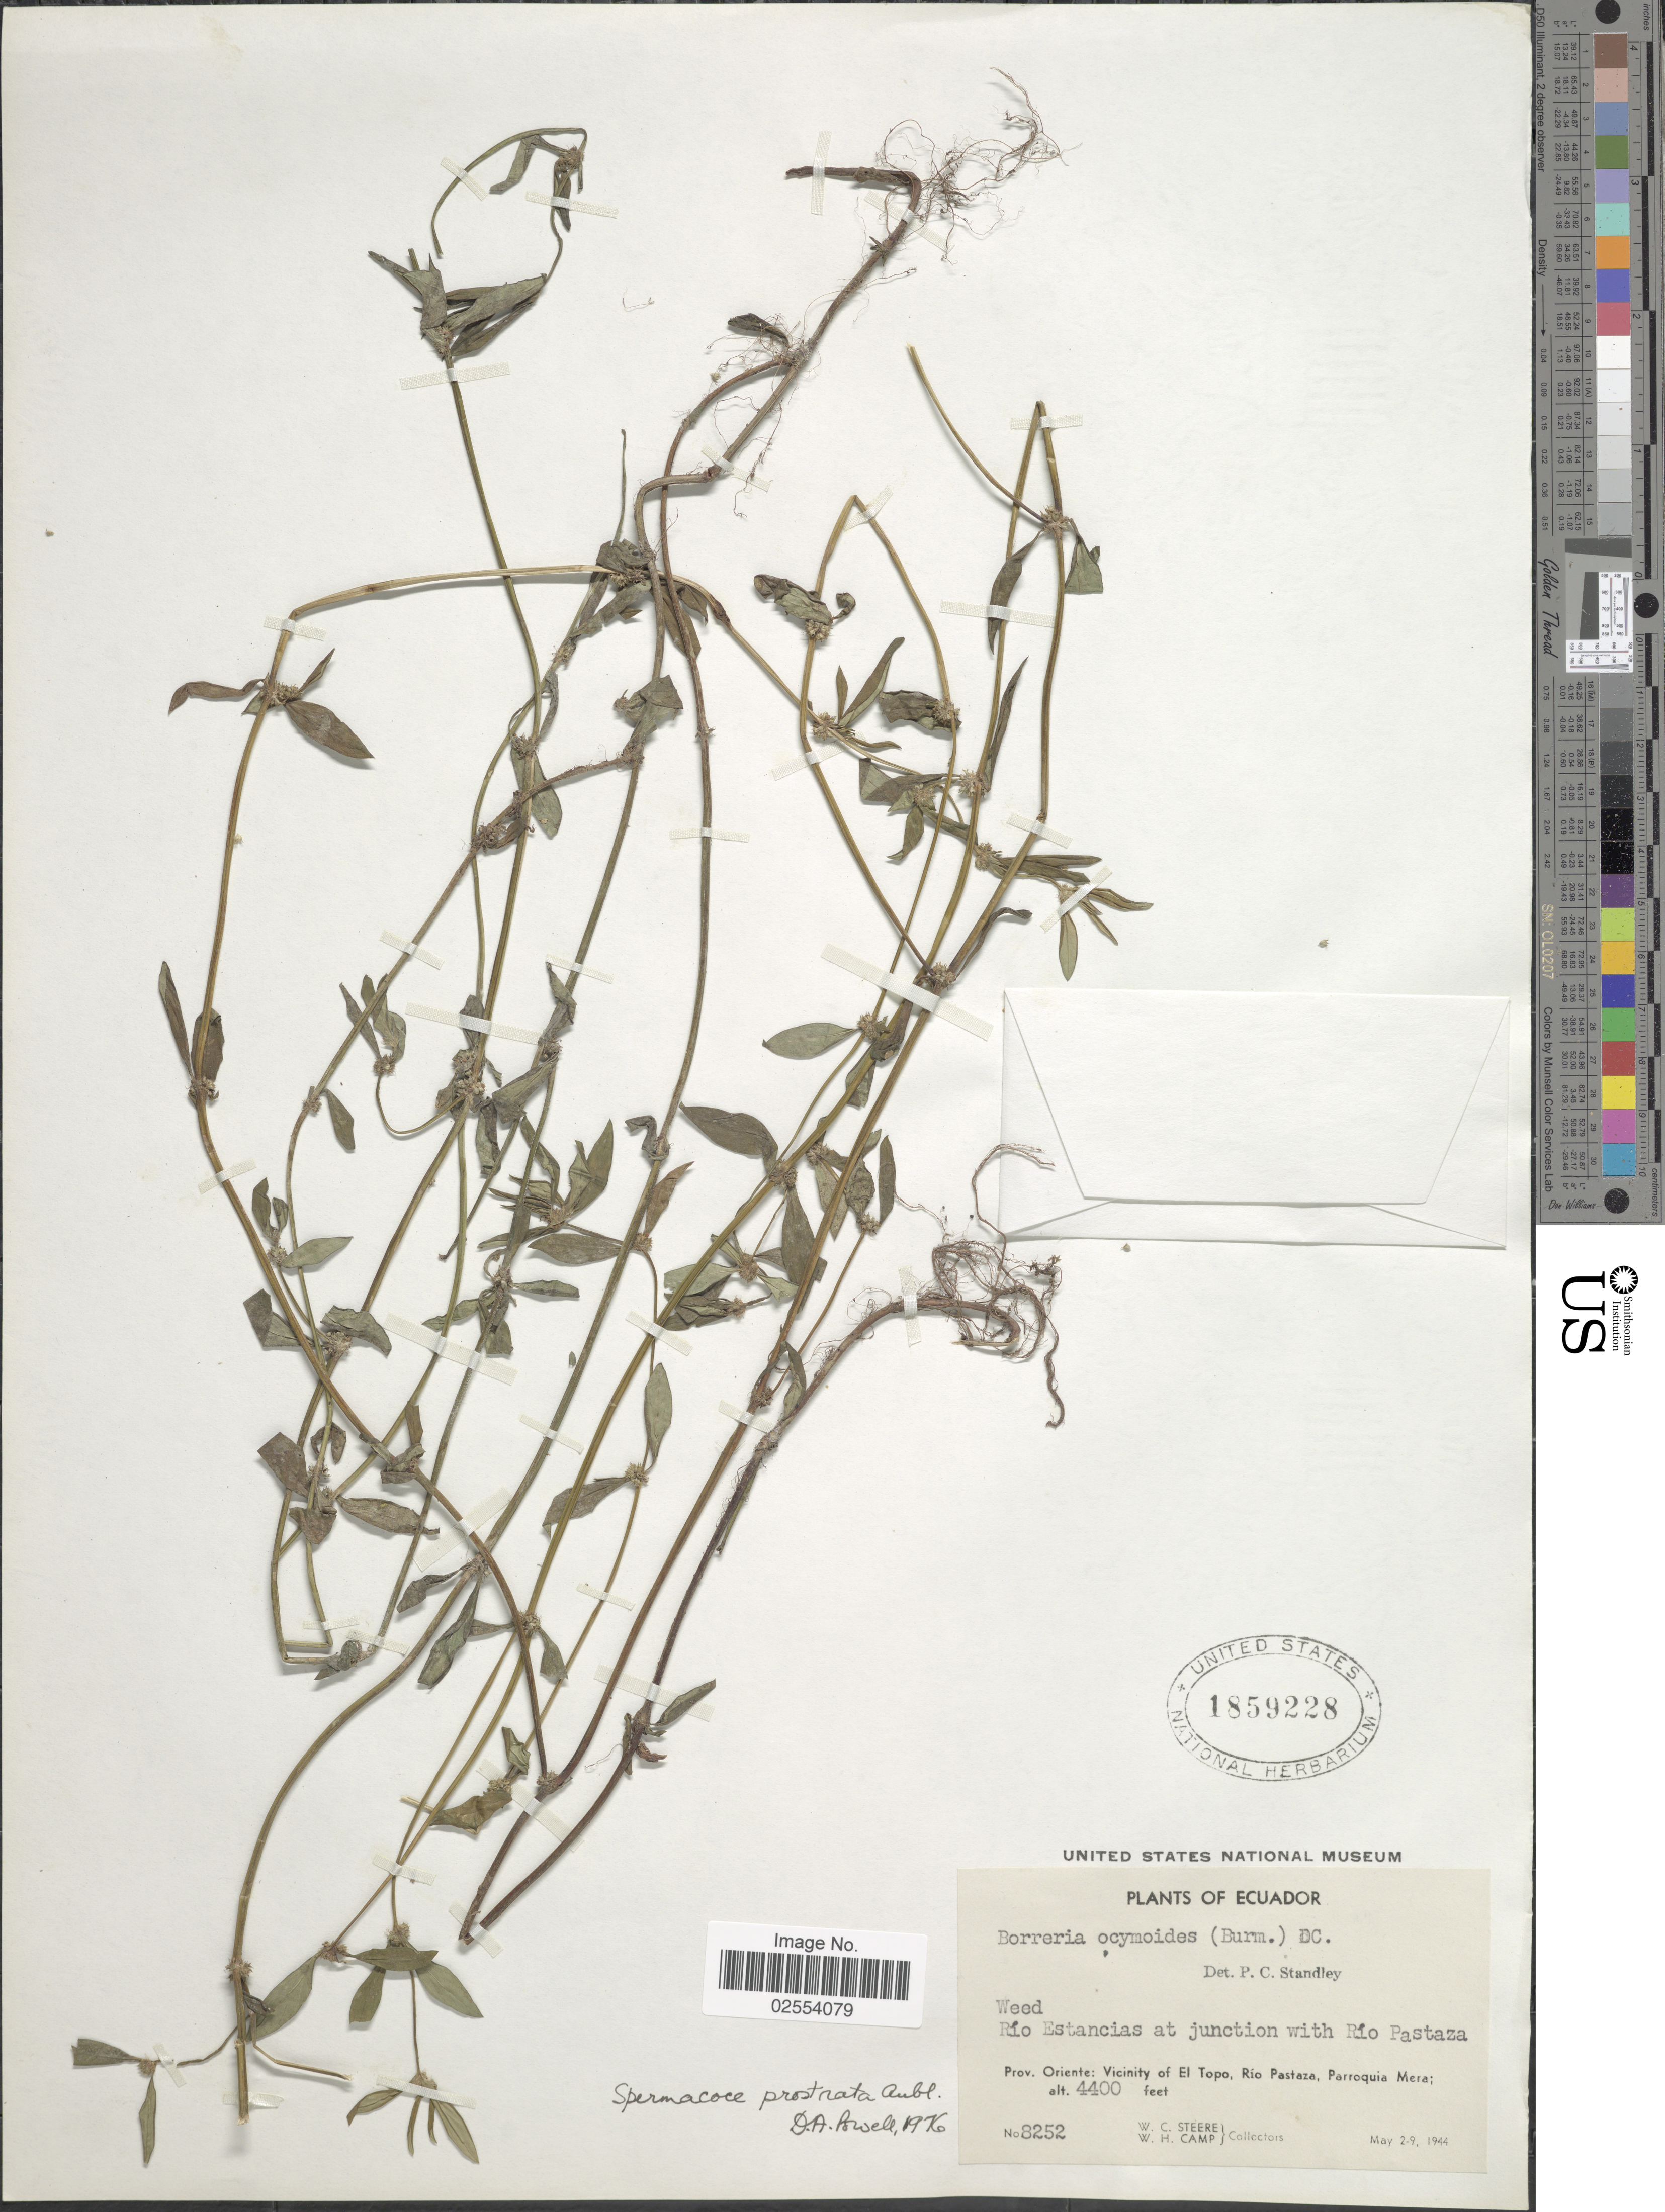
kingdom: Plantae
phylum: Tracheophyta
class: Magnoliopsida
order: Gentianales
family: Rubiaceae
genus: Borreria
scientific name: Borreria prostrata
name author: (Aubl.) Miq.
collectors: W. C. Steere & W. H. Camp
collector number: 8252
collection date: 1944-03-02/1944-03-09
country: Ecuador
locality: Río Estancias at junction with Río Pastaza, Prov. Oriente: Vicinity of El Topo, Río Pastaza, Parroquira Mera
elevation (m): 1341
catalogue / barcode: US 1859228